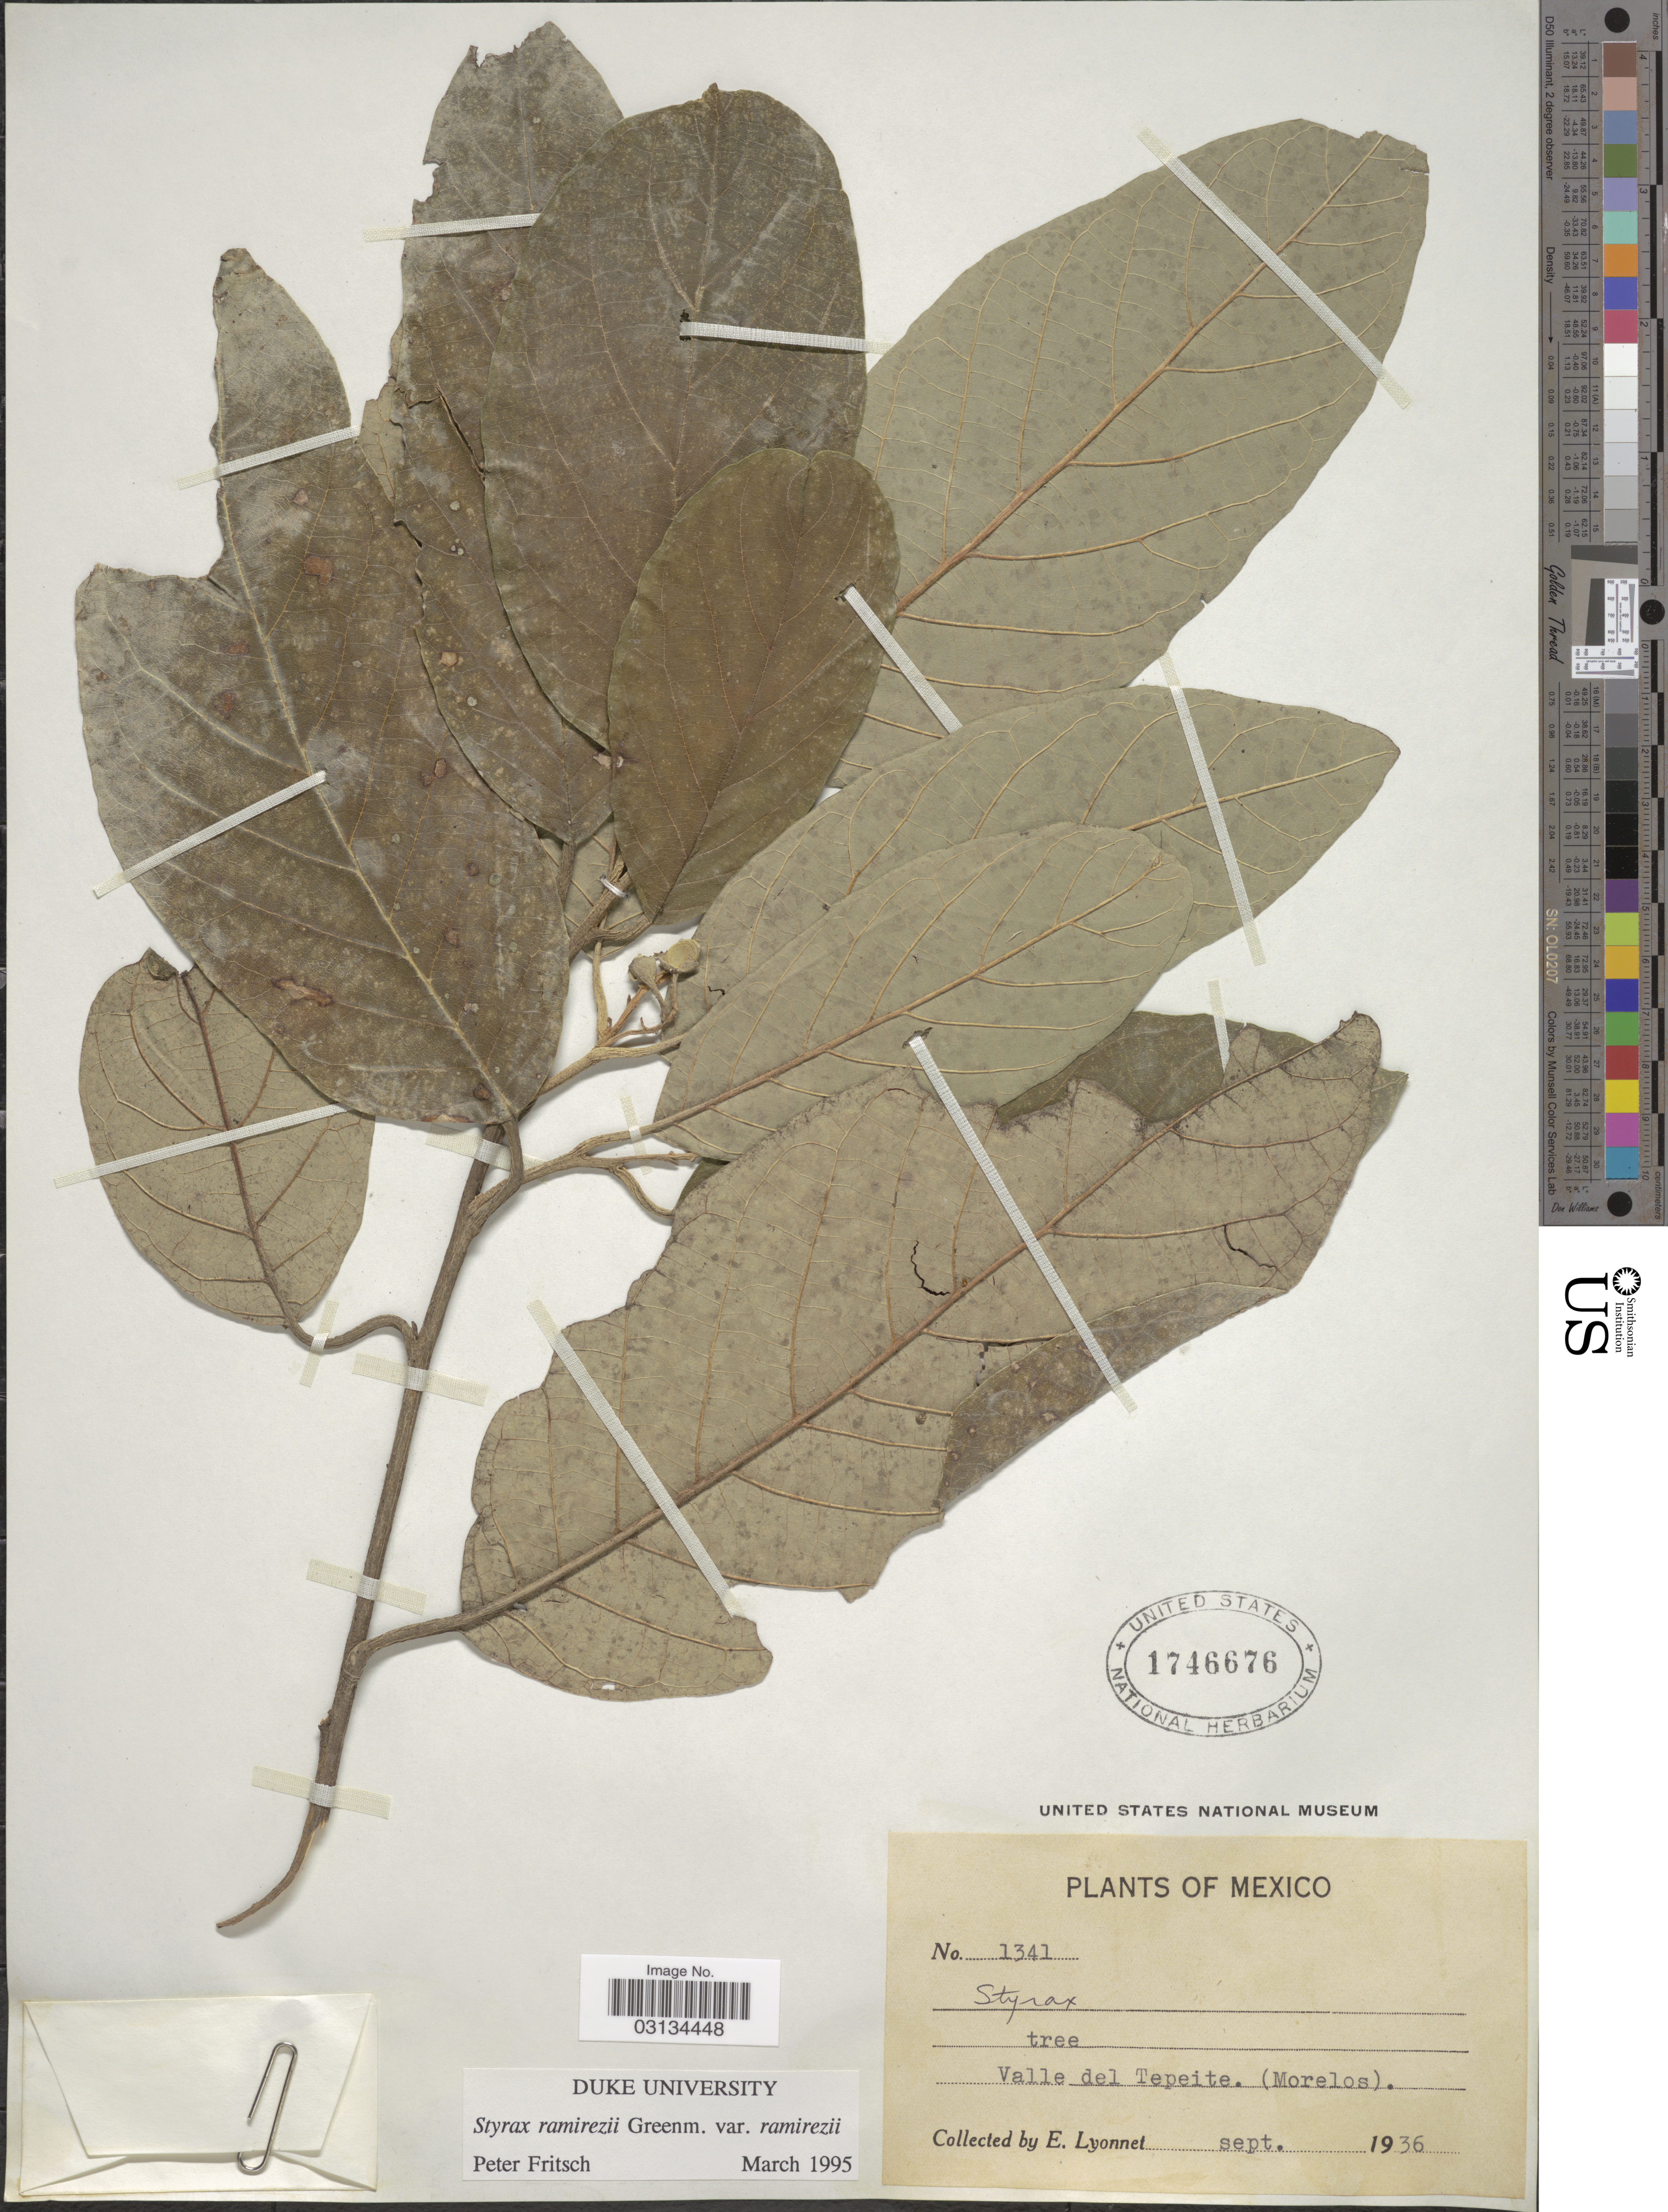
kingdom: Plantae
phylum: Tracheophyta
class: Magnoliopsida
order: Ericales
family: Styracaceae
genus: Styrax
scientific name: Styrax ramirezii var. ramirezii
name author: Greenm.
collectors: E. Lyonnet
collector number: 1341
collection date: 1936-09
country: Mexico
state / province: Morelos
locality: Valle del Tepeite.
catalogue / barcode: US 1746676